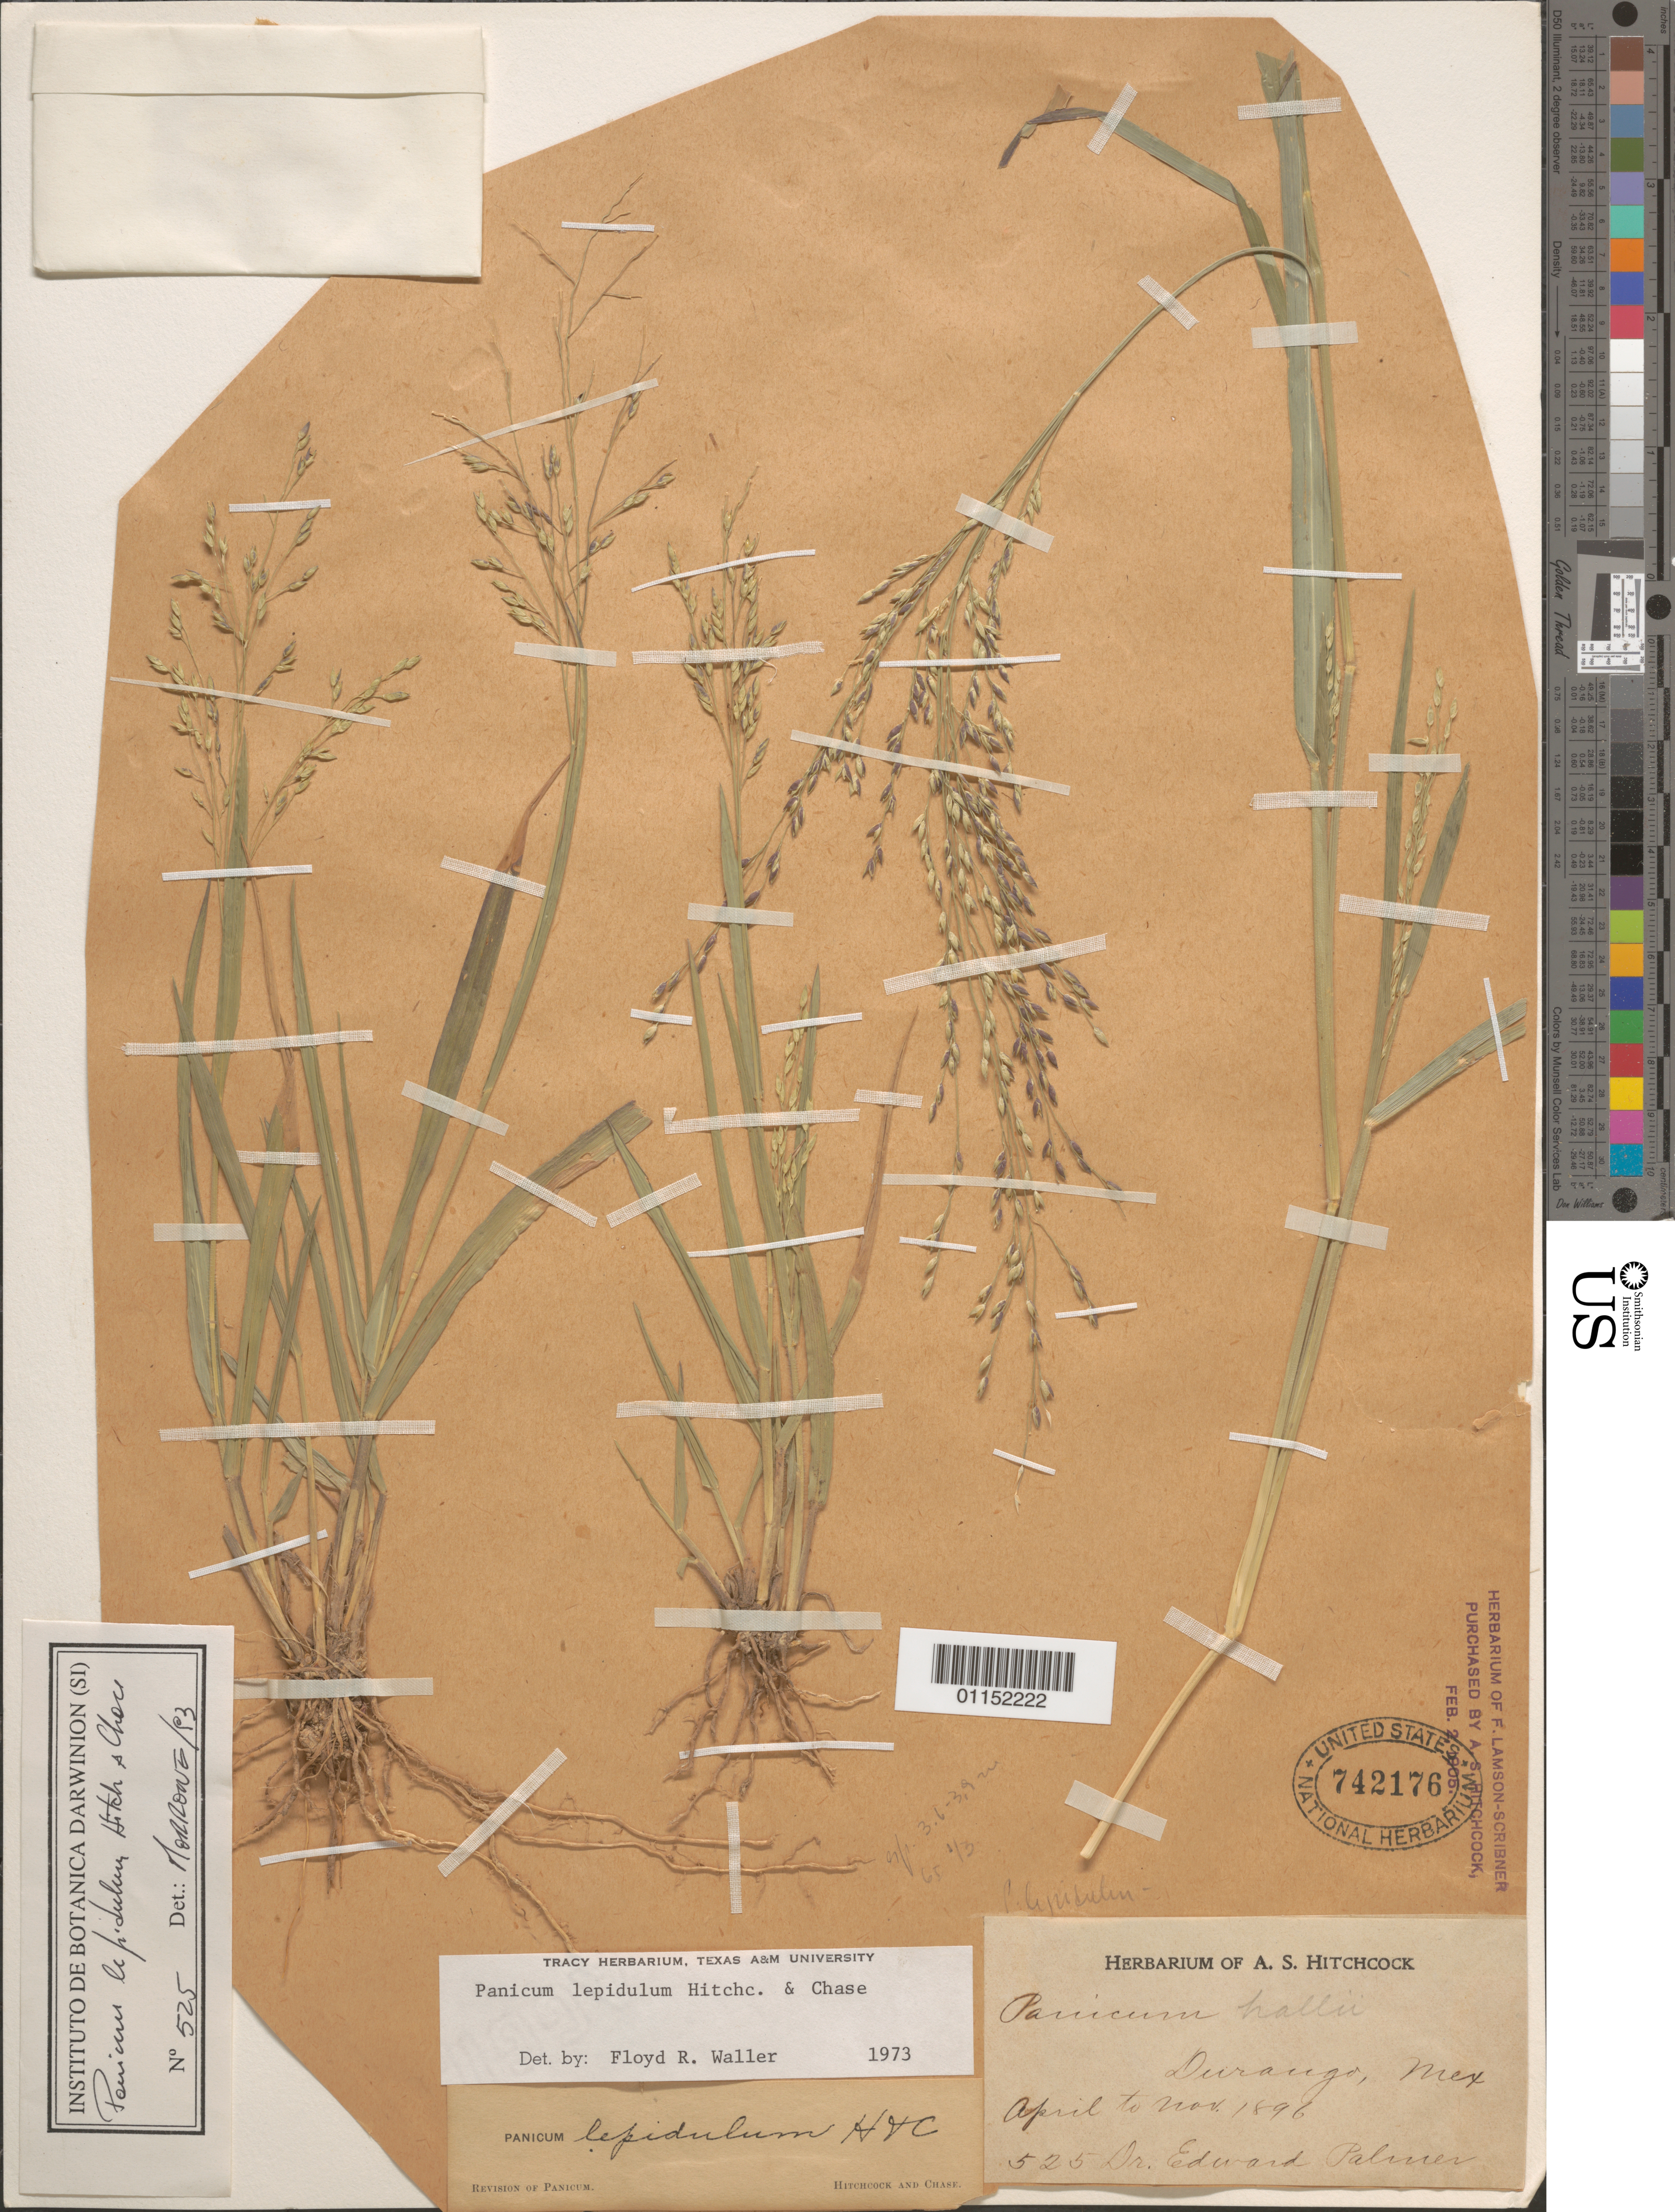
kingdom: Plantae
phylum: Tracheophyta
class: Liliopsida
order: Poales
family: Poaceae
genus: Panicum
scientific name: Panicum lepidulum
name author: Hitchc. & Chase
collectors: E. Palmer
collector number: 525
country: Mexico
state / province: Durango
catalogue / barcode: US 742176